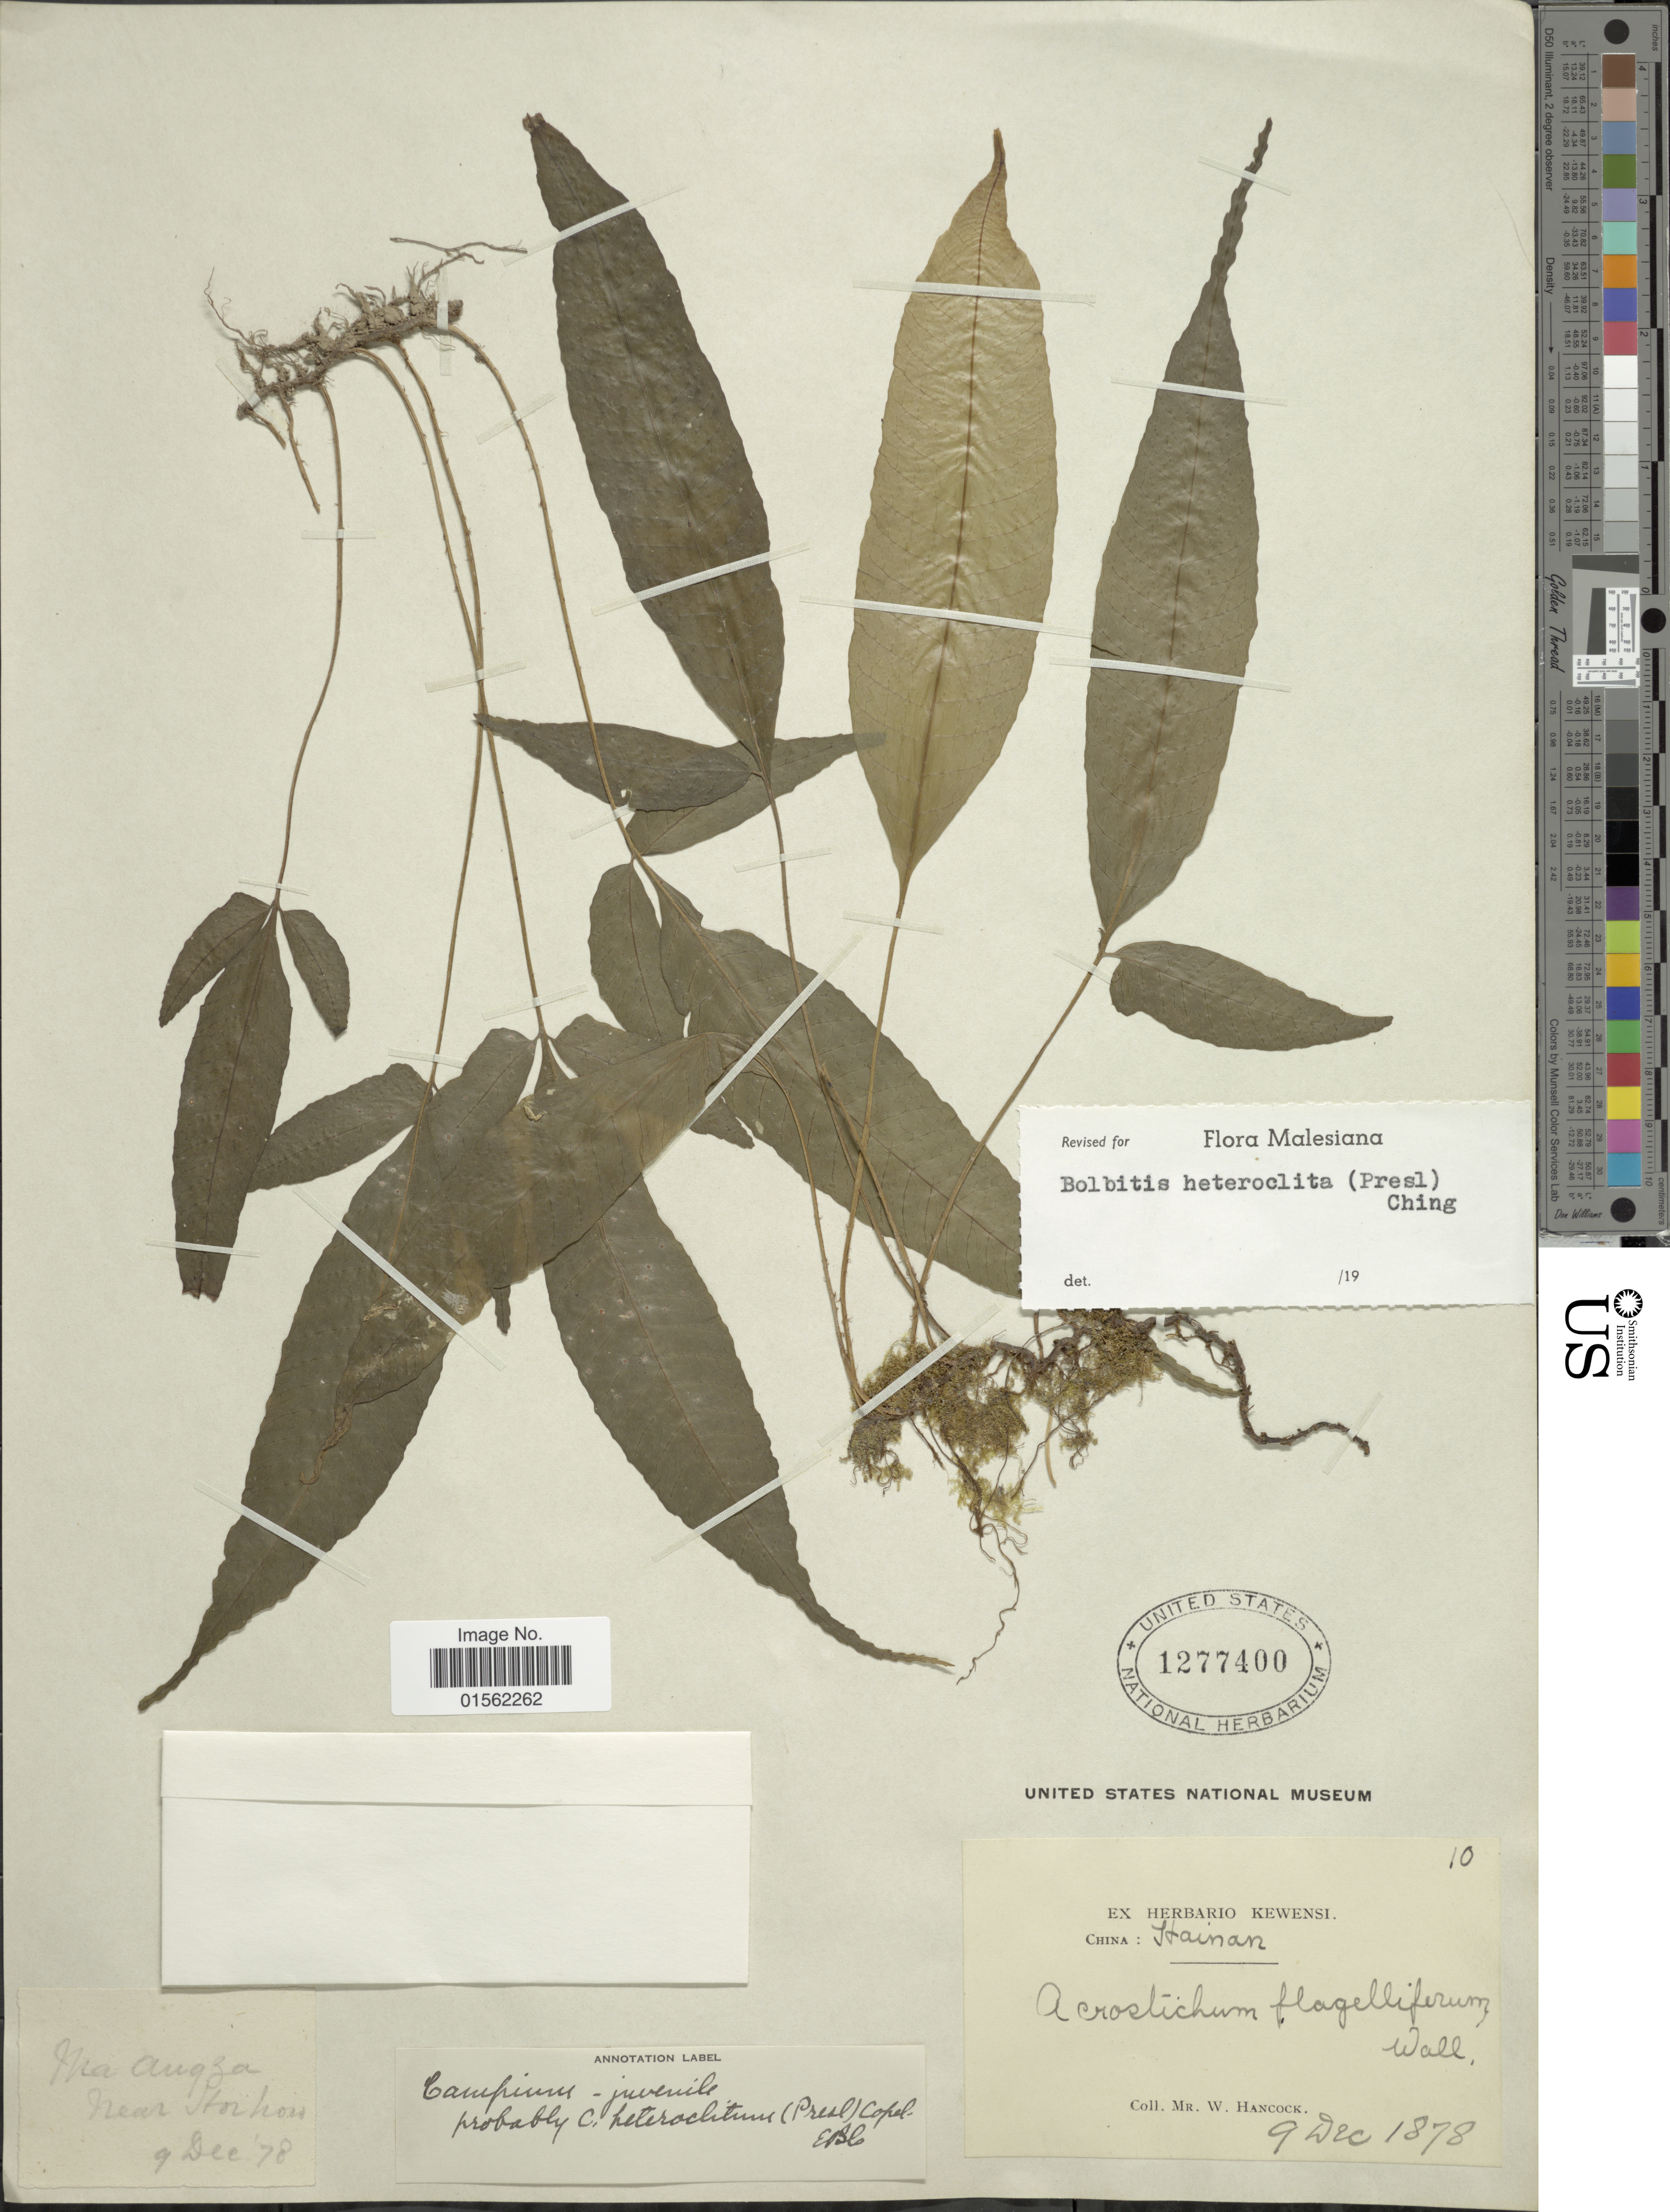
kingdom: Plantae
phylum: Tracheophyta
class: Polypodiopsida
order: Polypodiales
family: Dryopteridaceae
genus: Bolbitis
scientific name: Bolbitis heteroclita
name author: (C. Presl) Ching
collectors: W. Hancock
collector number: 10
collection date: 1878-12-09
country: China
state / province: Hainan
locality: Ma. Angza, near Hainan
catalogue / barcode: US 1277400